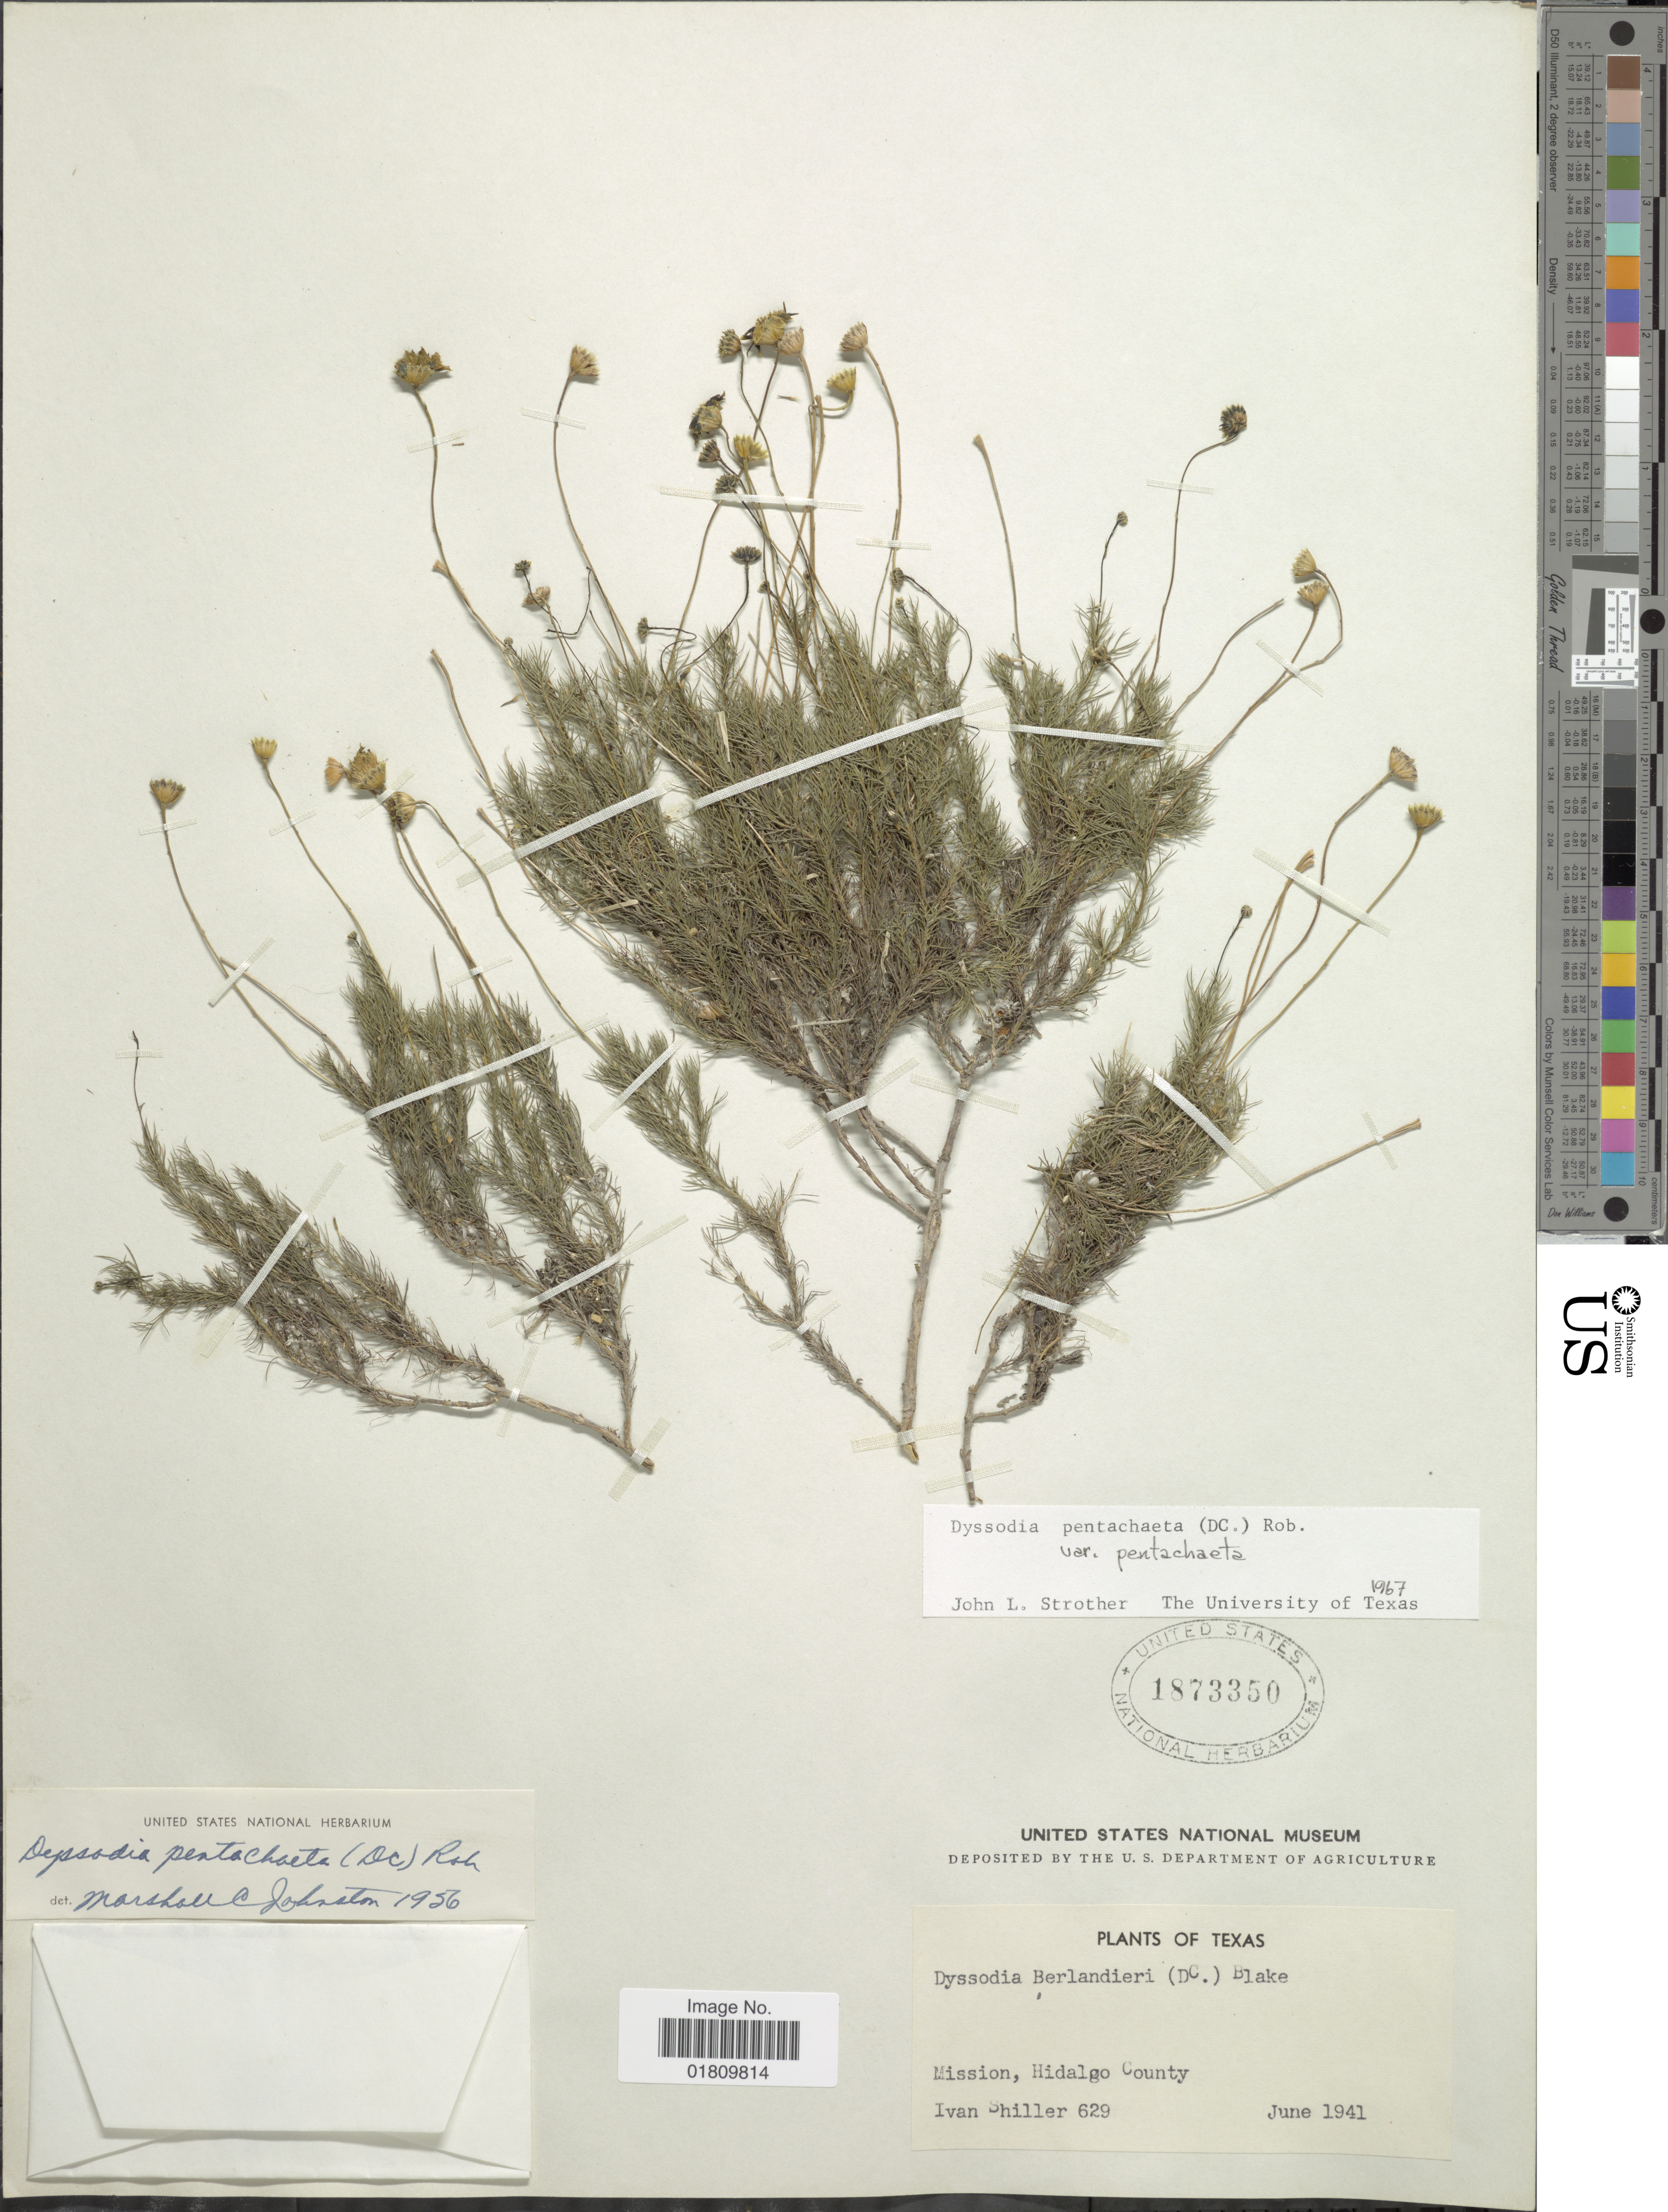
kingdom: Plantae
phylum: Tracheophyta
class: Magnoliopsida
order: Asterales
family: Asteraceae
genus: Thymophylla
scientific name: Thymophylla pentachaeta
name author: (DC.) Small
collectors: I. Shiller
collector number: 629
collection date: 1941-06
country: United States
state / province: Texas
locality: Mission, Hidalgo County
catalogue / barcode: US 1873350